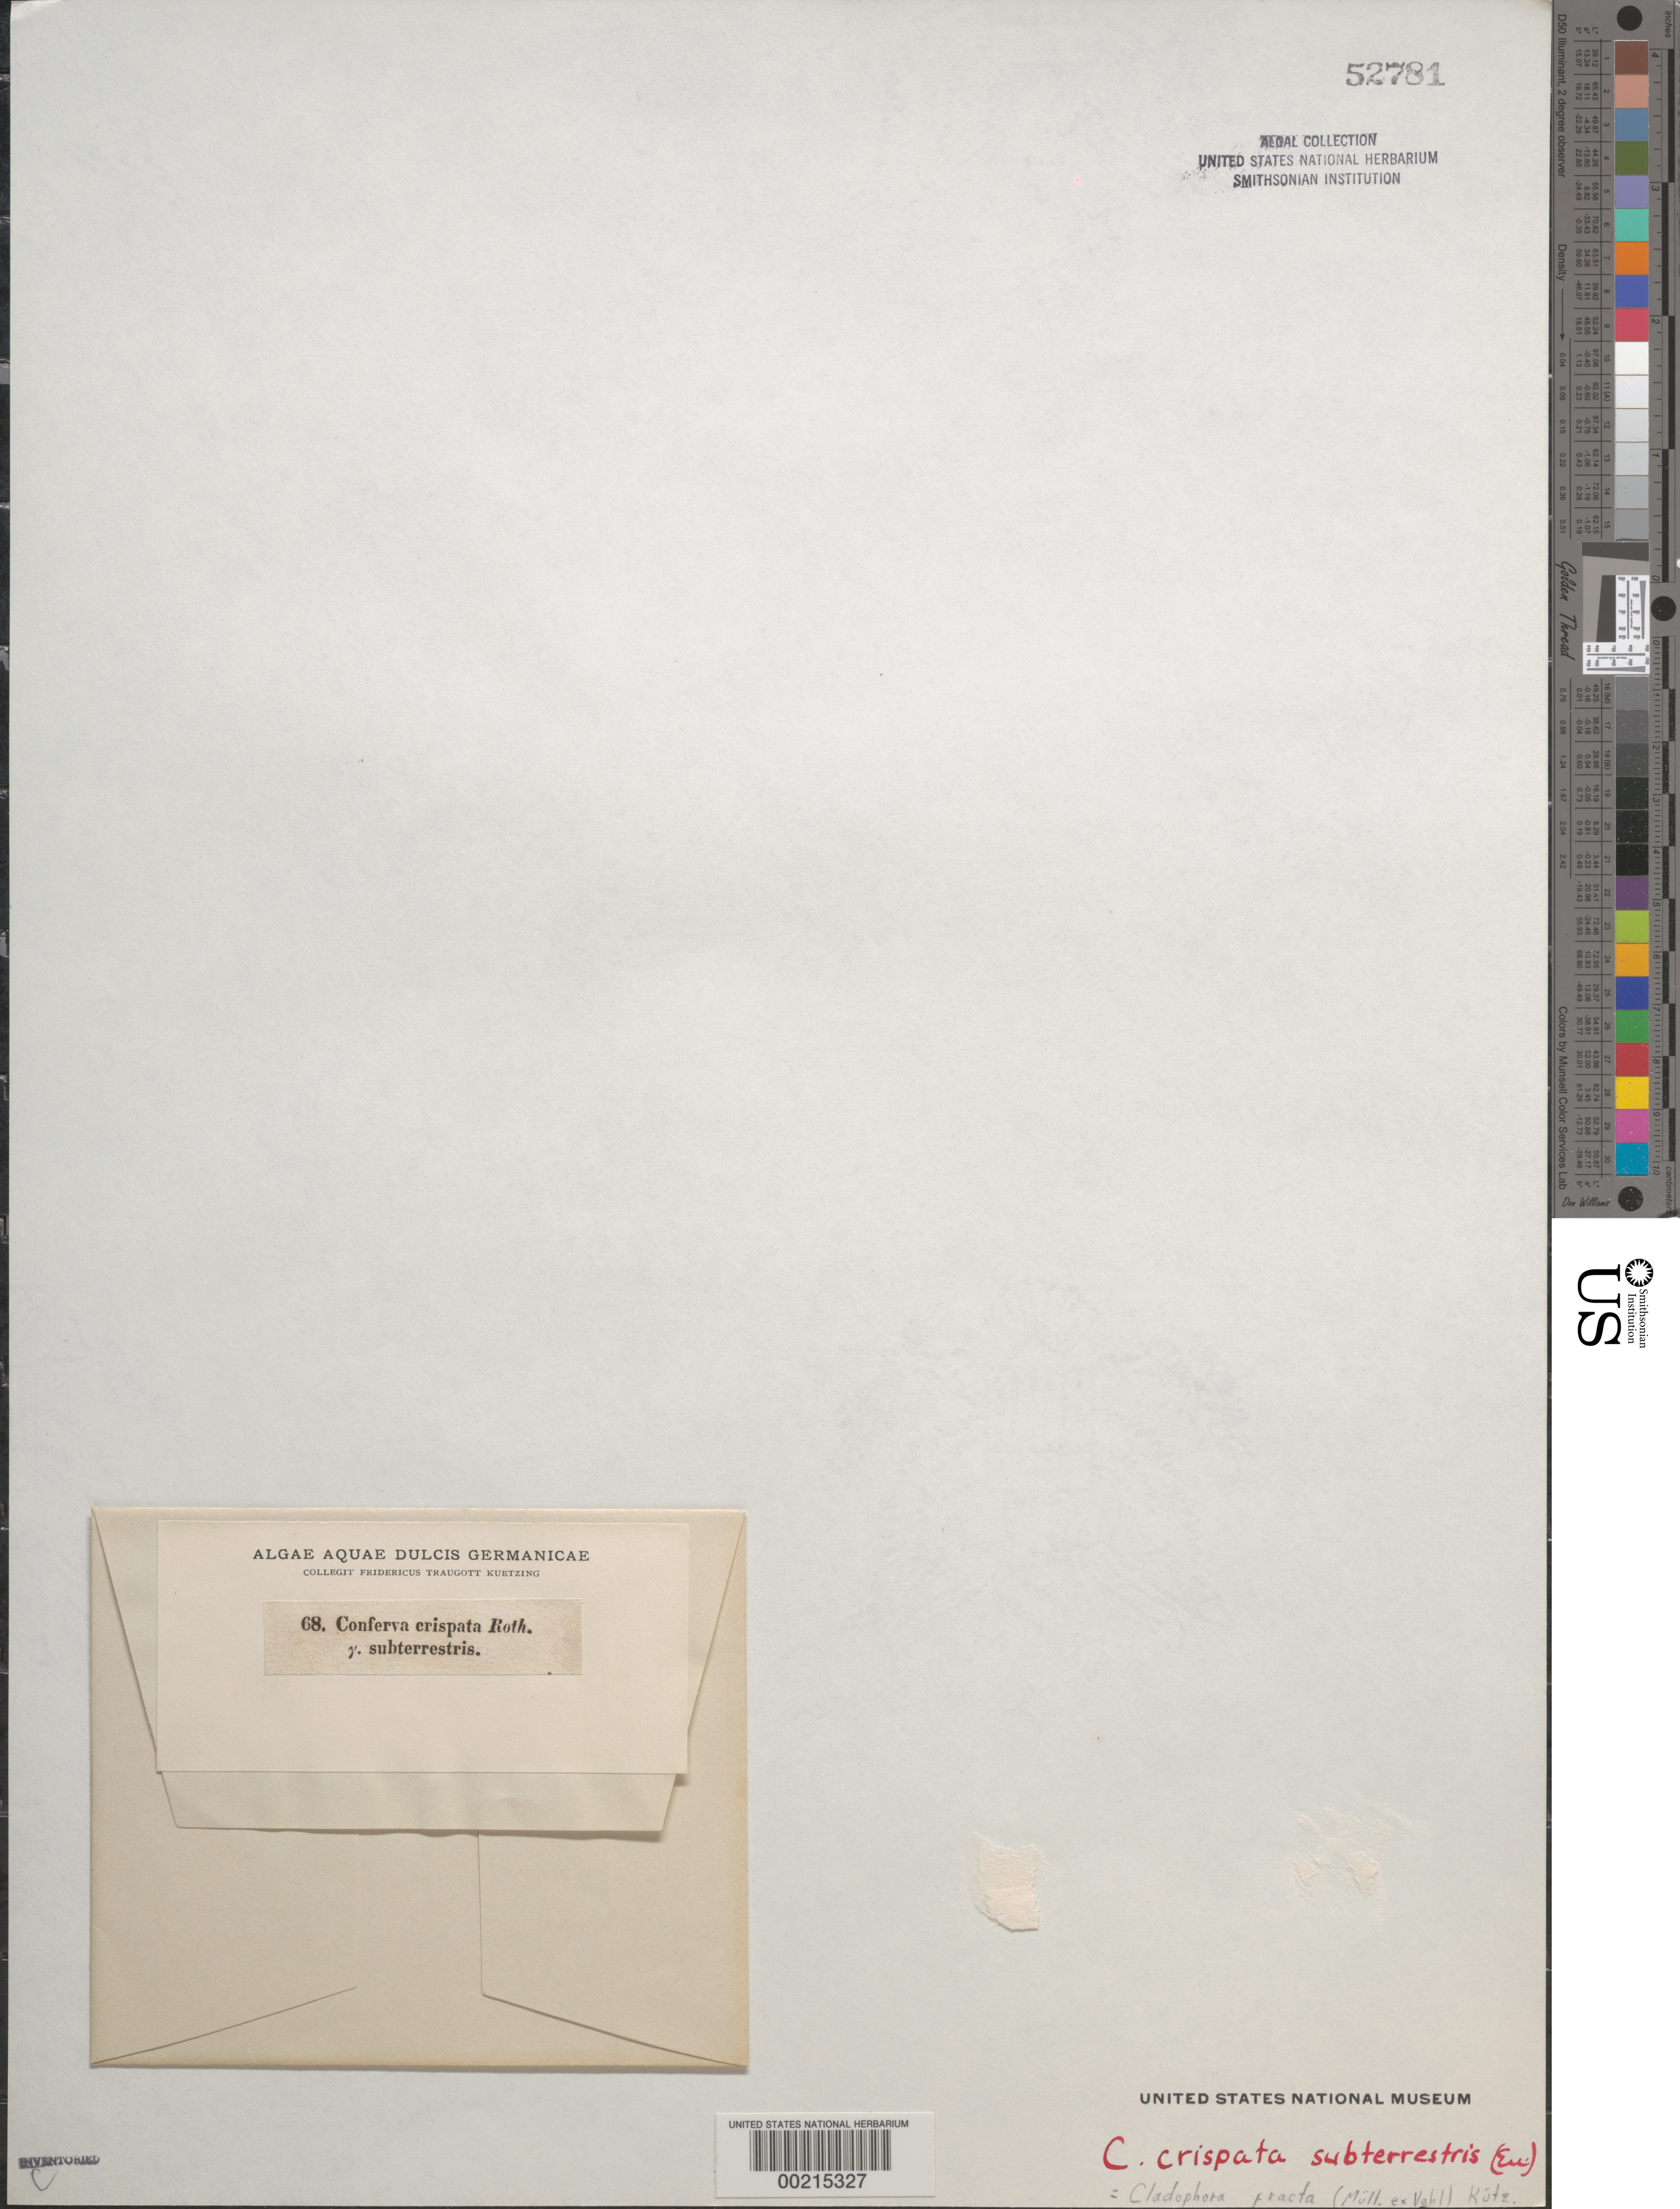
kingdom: Plantae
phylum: Chlorophyta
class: Ulvophyceae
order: Cladophorales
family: Cladophoraceae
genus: Cladophora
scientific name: Cladophora fracta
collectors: F. T. Kützing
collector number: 68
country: Germany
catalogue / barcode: US 52781